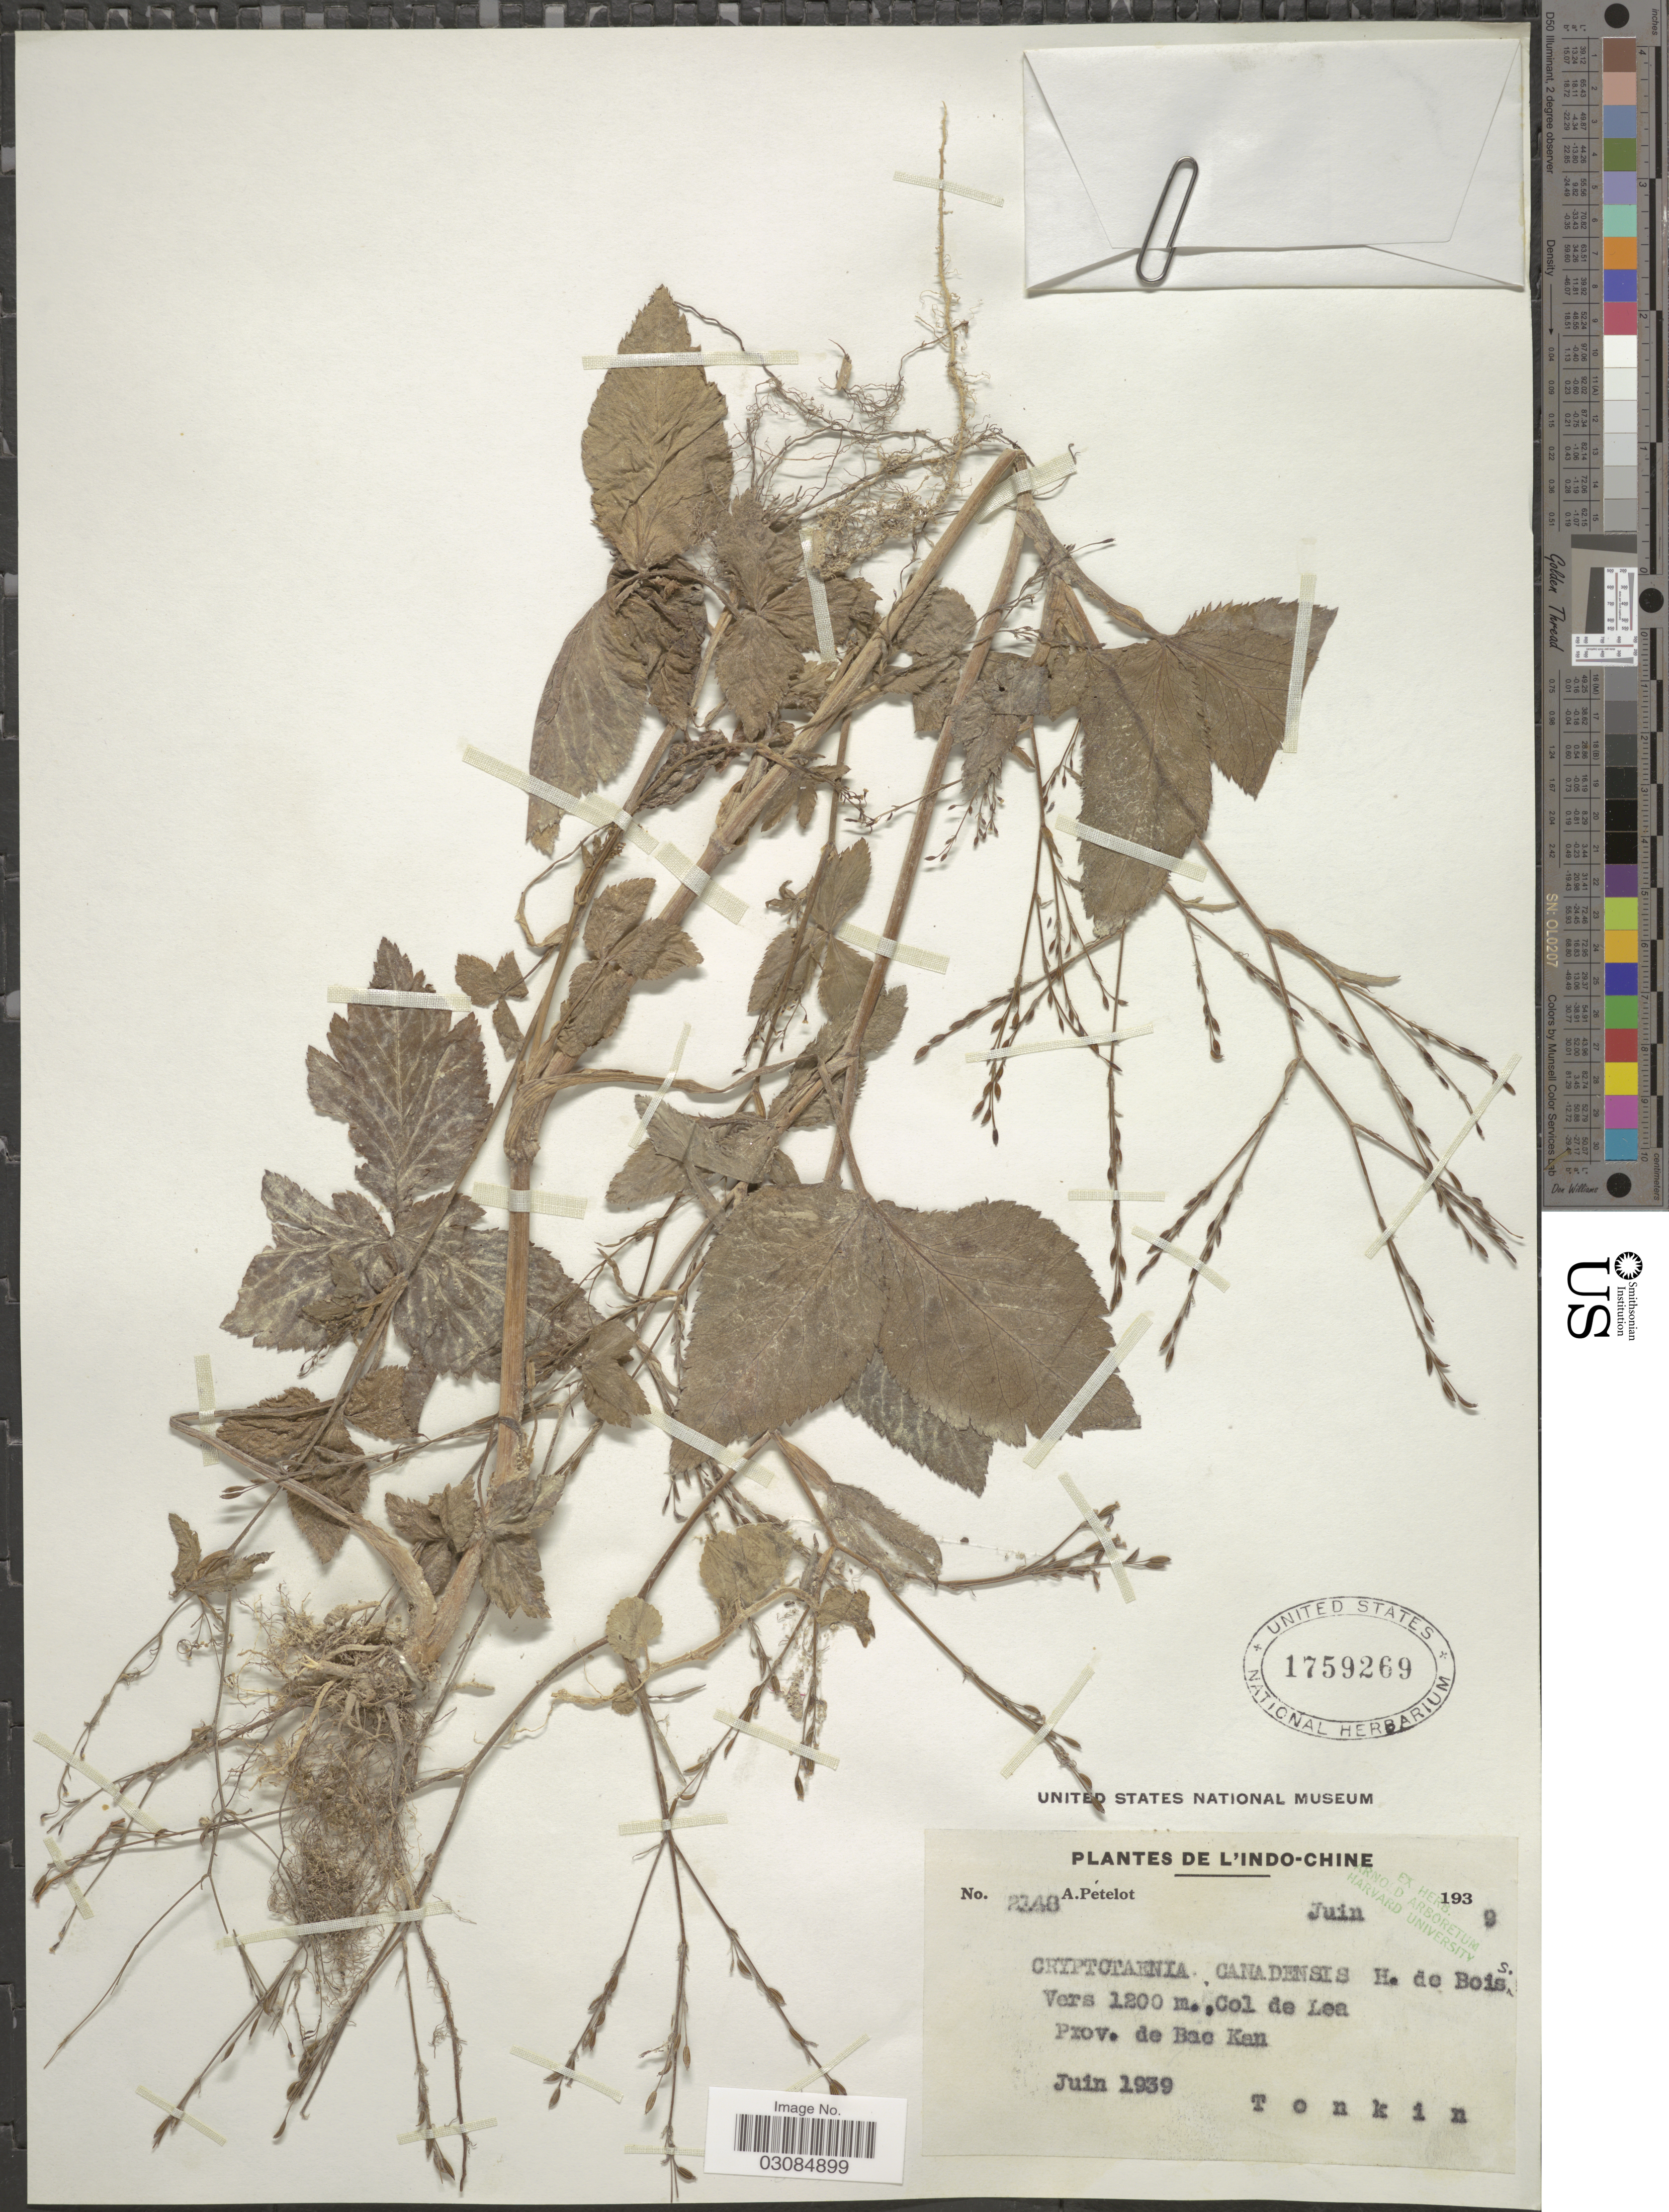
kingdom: Plantae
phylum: Tracheophyta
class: Magnoliopsida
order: Apiales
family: Apiaceae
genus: Cryptotaenia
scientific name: Cryptotaenia canadensis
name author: (L.) DC.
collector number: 2148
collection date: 1939-06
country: Vietnam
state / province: Bac Kan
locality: L'Indo-Chine. Prov. de Bac Kan.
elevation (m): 1200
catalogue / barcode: US 1759269